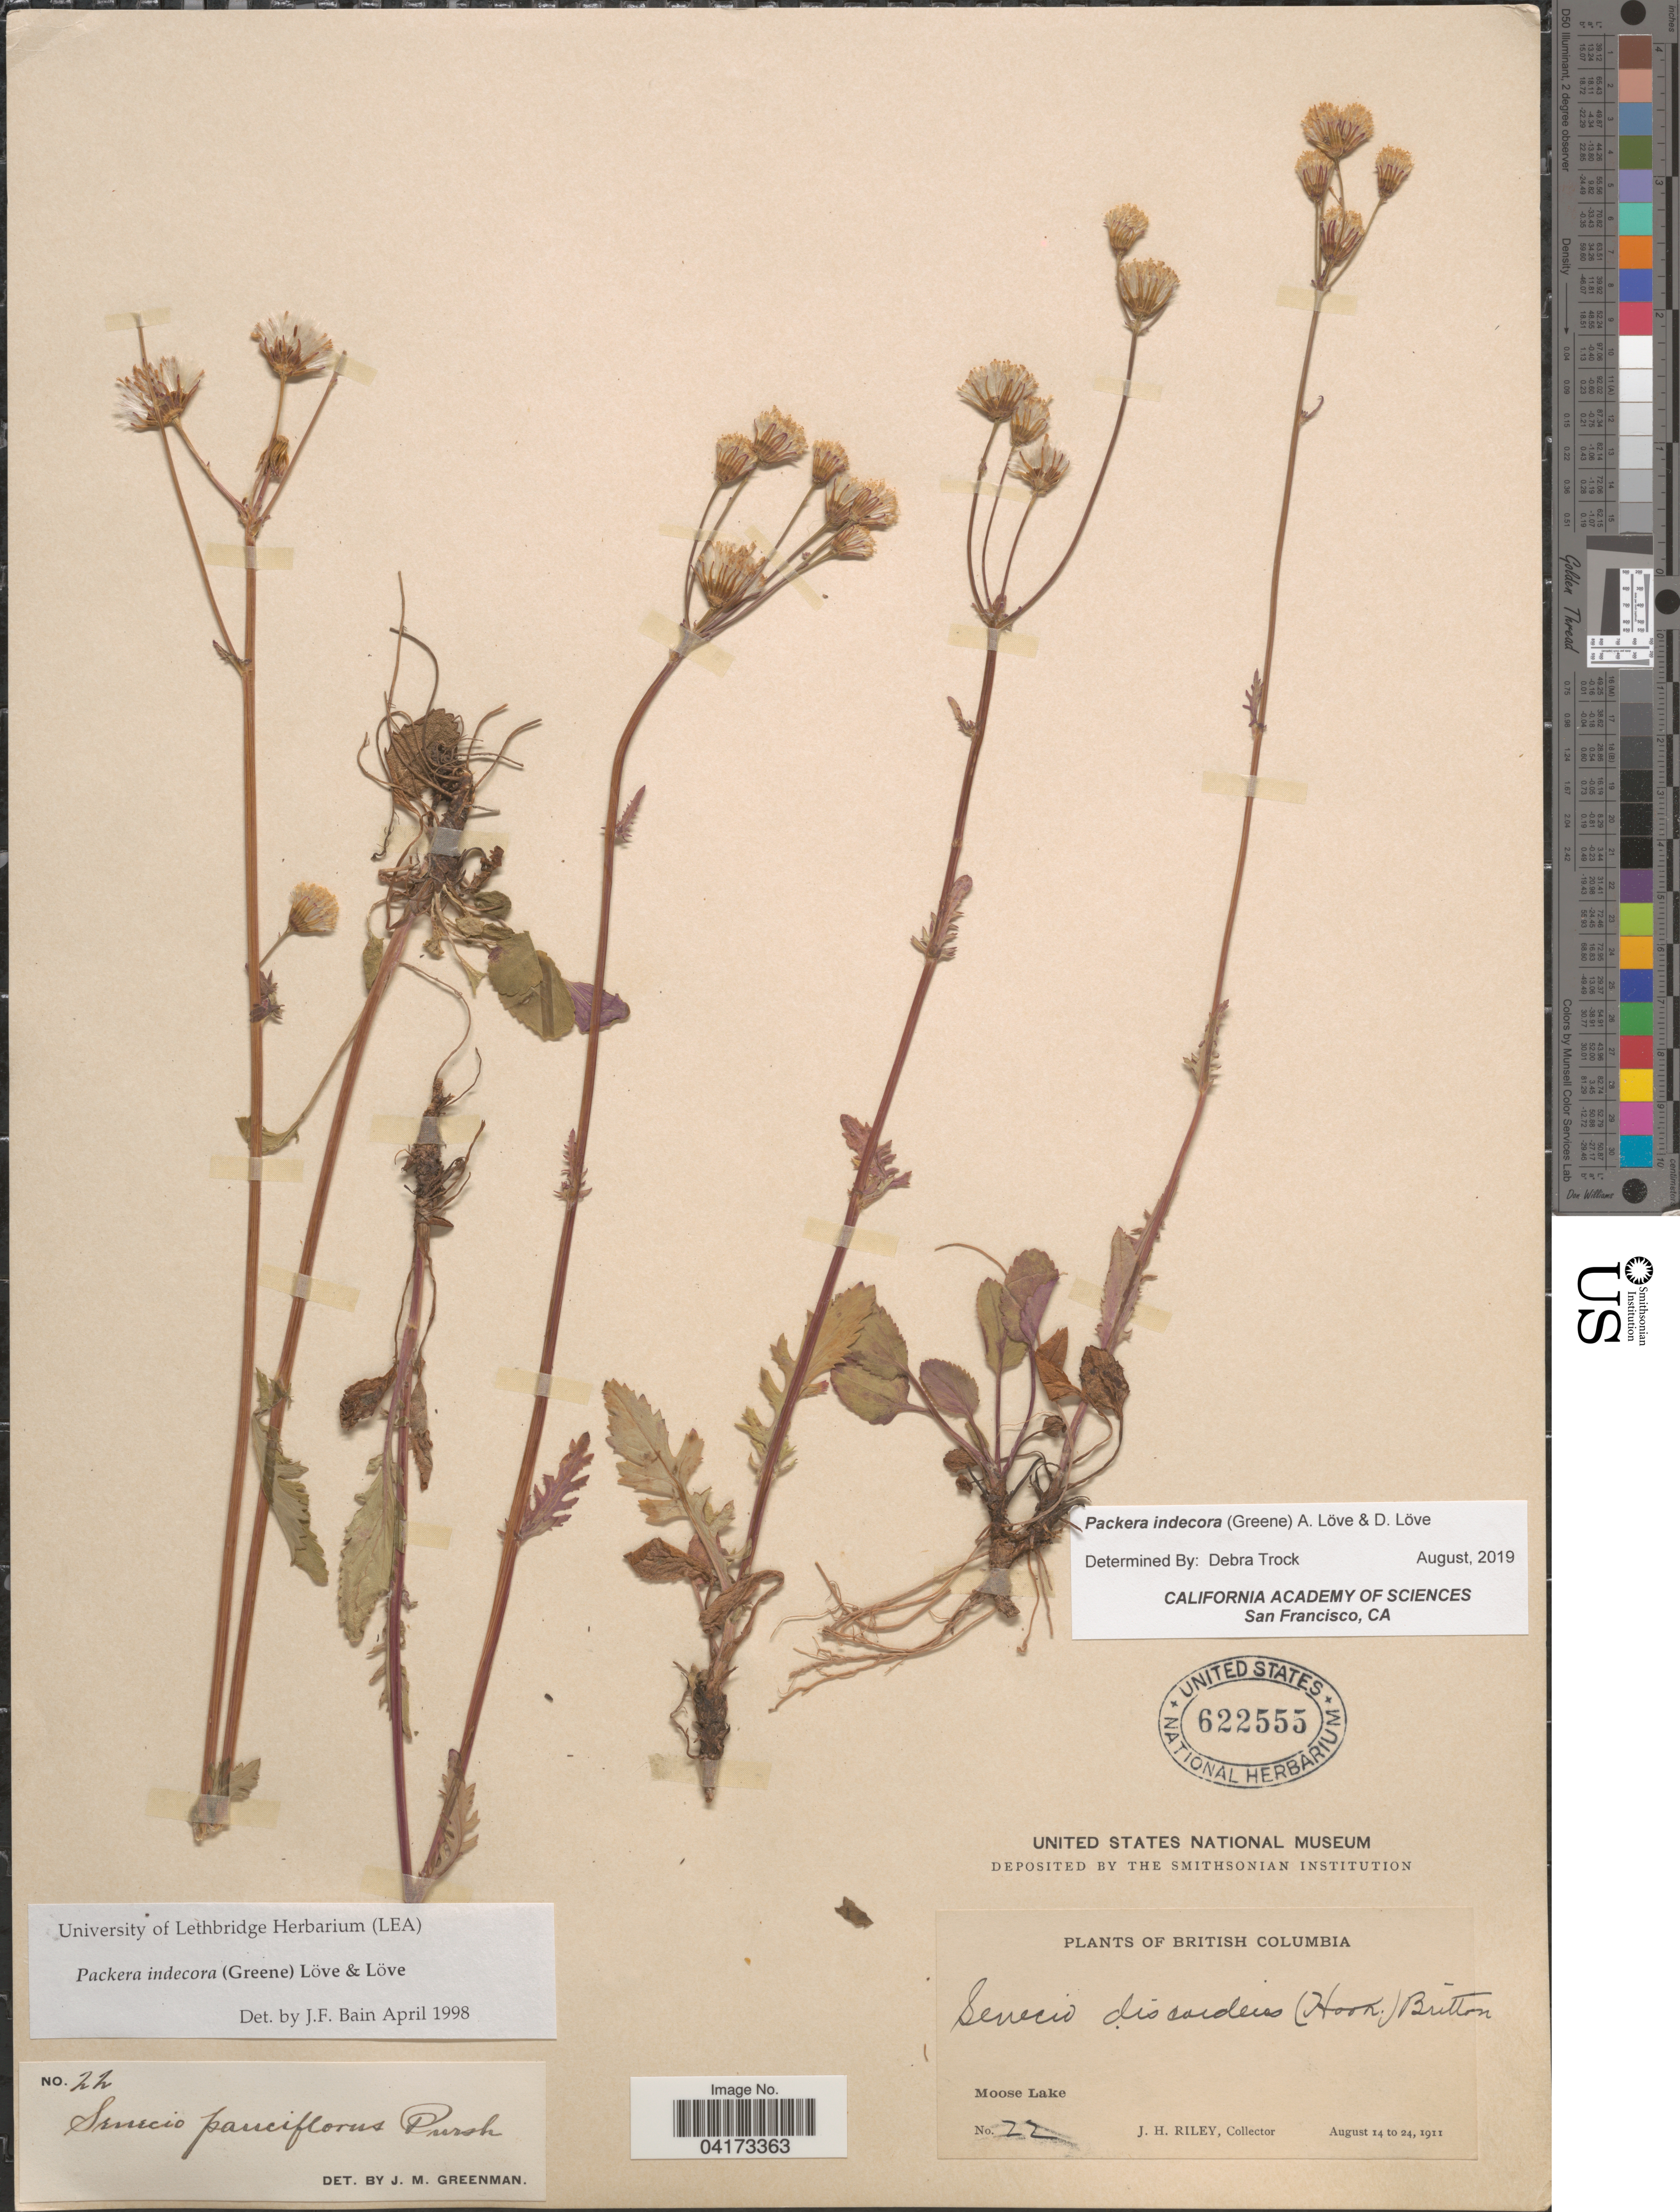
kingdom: Plantae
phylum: Tracheophyta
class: Magnoliopsida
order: Asterales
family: Asteraceae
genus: Packera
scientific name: Packera indecora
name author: (Greene) Á. Löve & D. Löve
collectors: J. H. Riley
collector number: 22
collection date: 1911-08-14/1911-08-24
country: Canada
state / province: British Columbia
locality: Moose Lake.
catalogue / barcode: US 622555